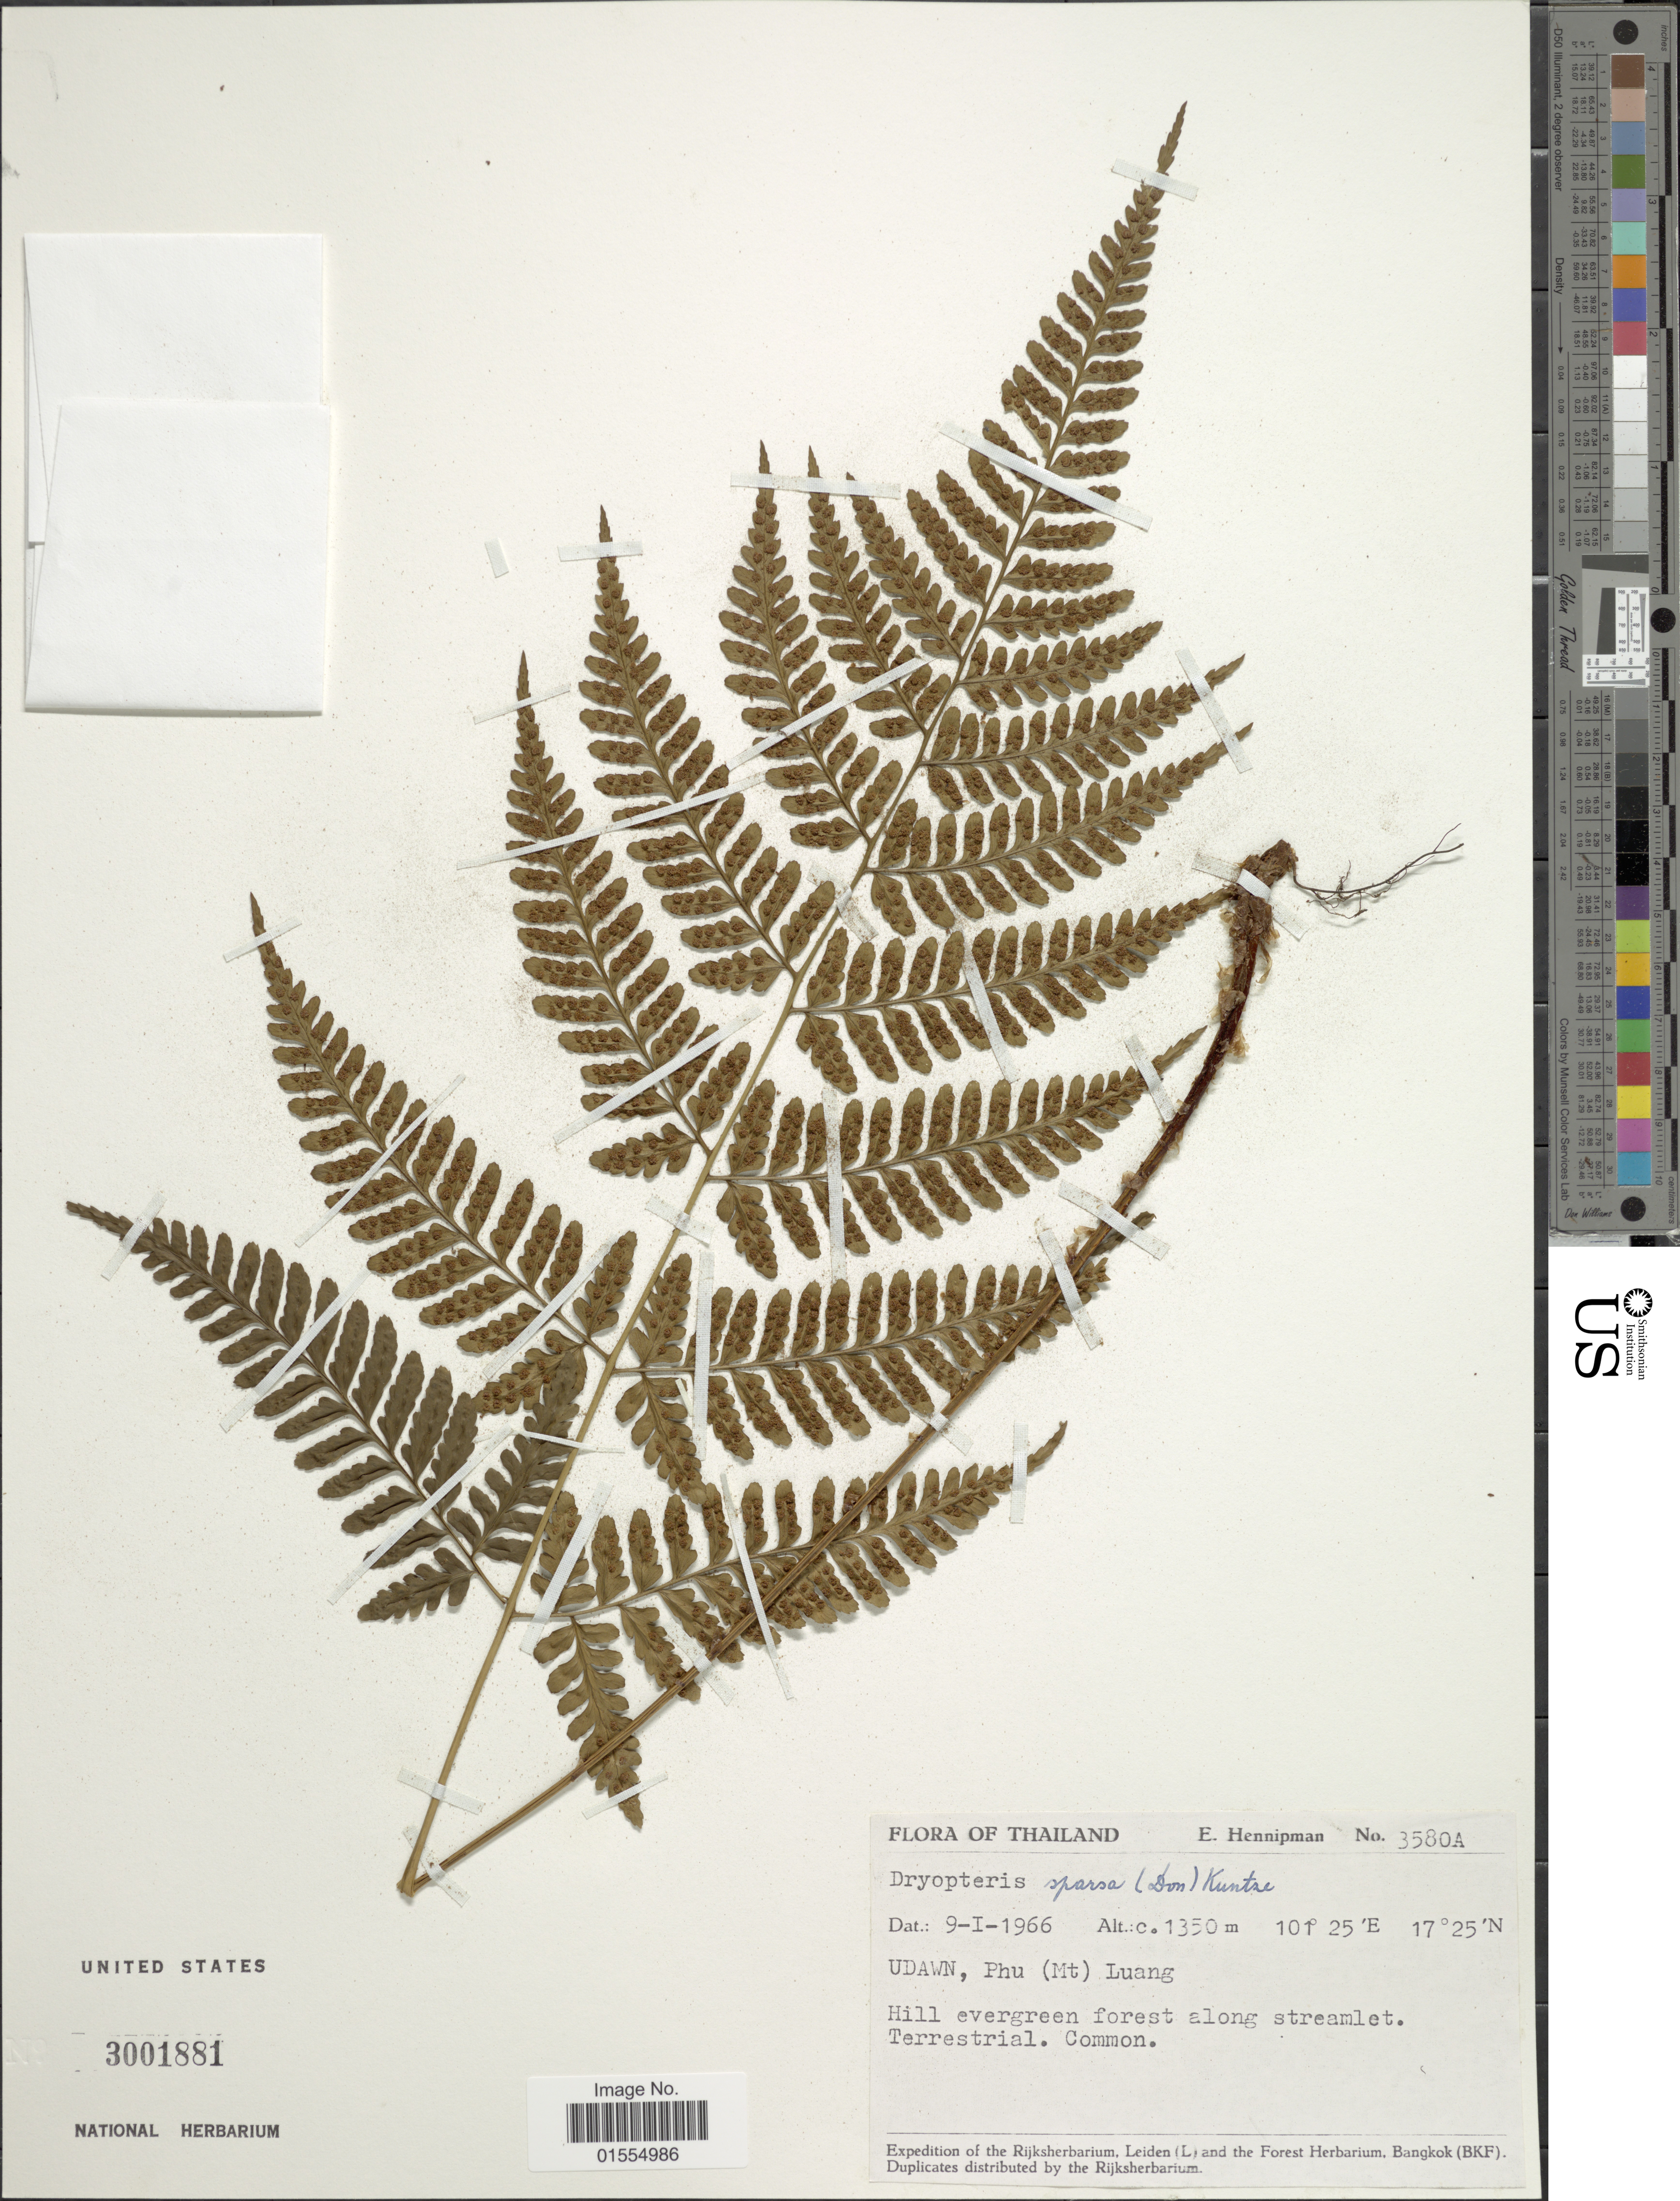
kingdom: Plantae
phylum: Tracheophyta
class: Polypodiopsida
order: Polypodiales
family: Dryopteridaceae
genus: Dryopteris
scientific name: Dryopteris sparsa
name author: (D. Don) Kuntze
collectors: E. Hennipman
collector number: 3580A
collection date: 1966-01-09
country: Thailand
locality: Thailand, Udawn, Phu (mt) Luang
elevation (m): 1350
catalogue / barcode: US 3001881